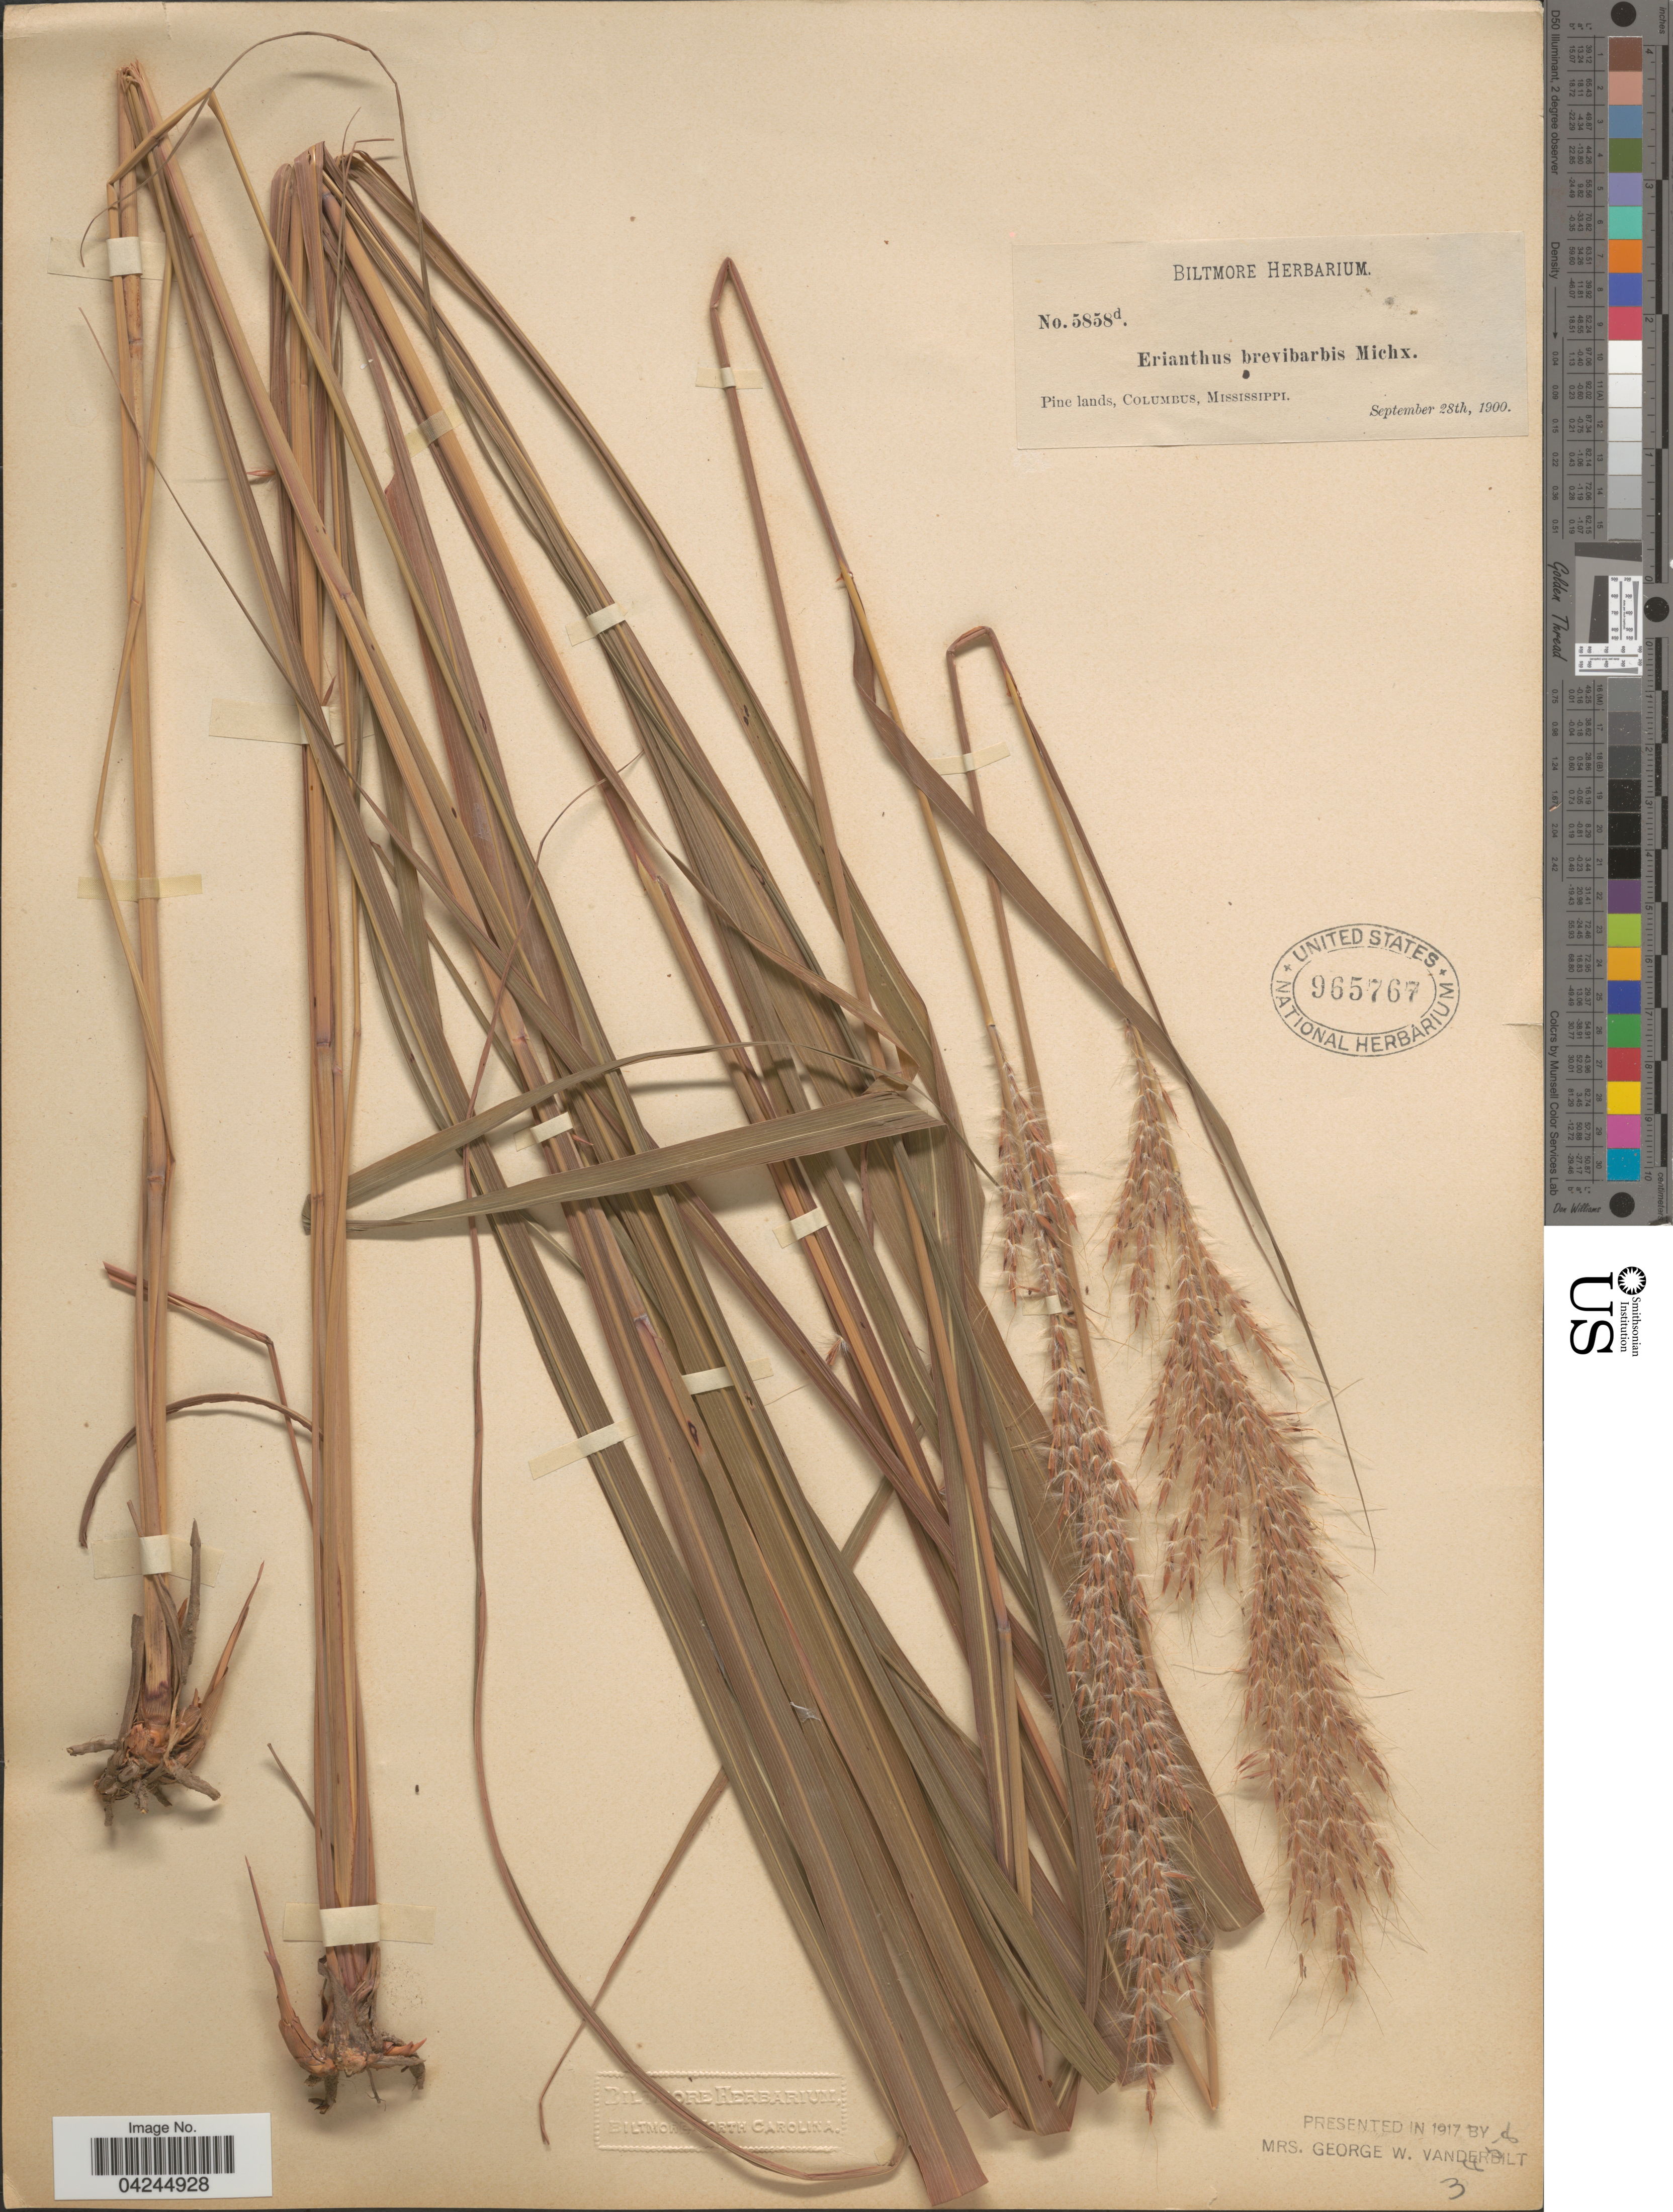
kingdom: Plantae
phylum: Tracheophyta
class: Liliopsida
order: Poales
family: Poaceae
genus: Erianthus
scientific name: Erianthus brevibarbis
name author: Michx.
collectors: ex herb. Biltmore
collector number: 5858d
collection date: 1900-09-28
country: United States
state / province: Mississippi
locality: Pine lands, Columbus.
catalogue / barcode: US 965767